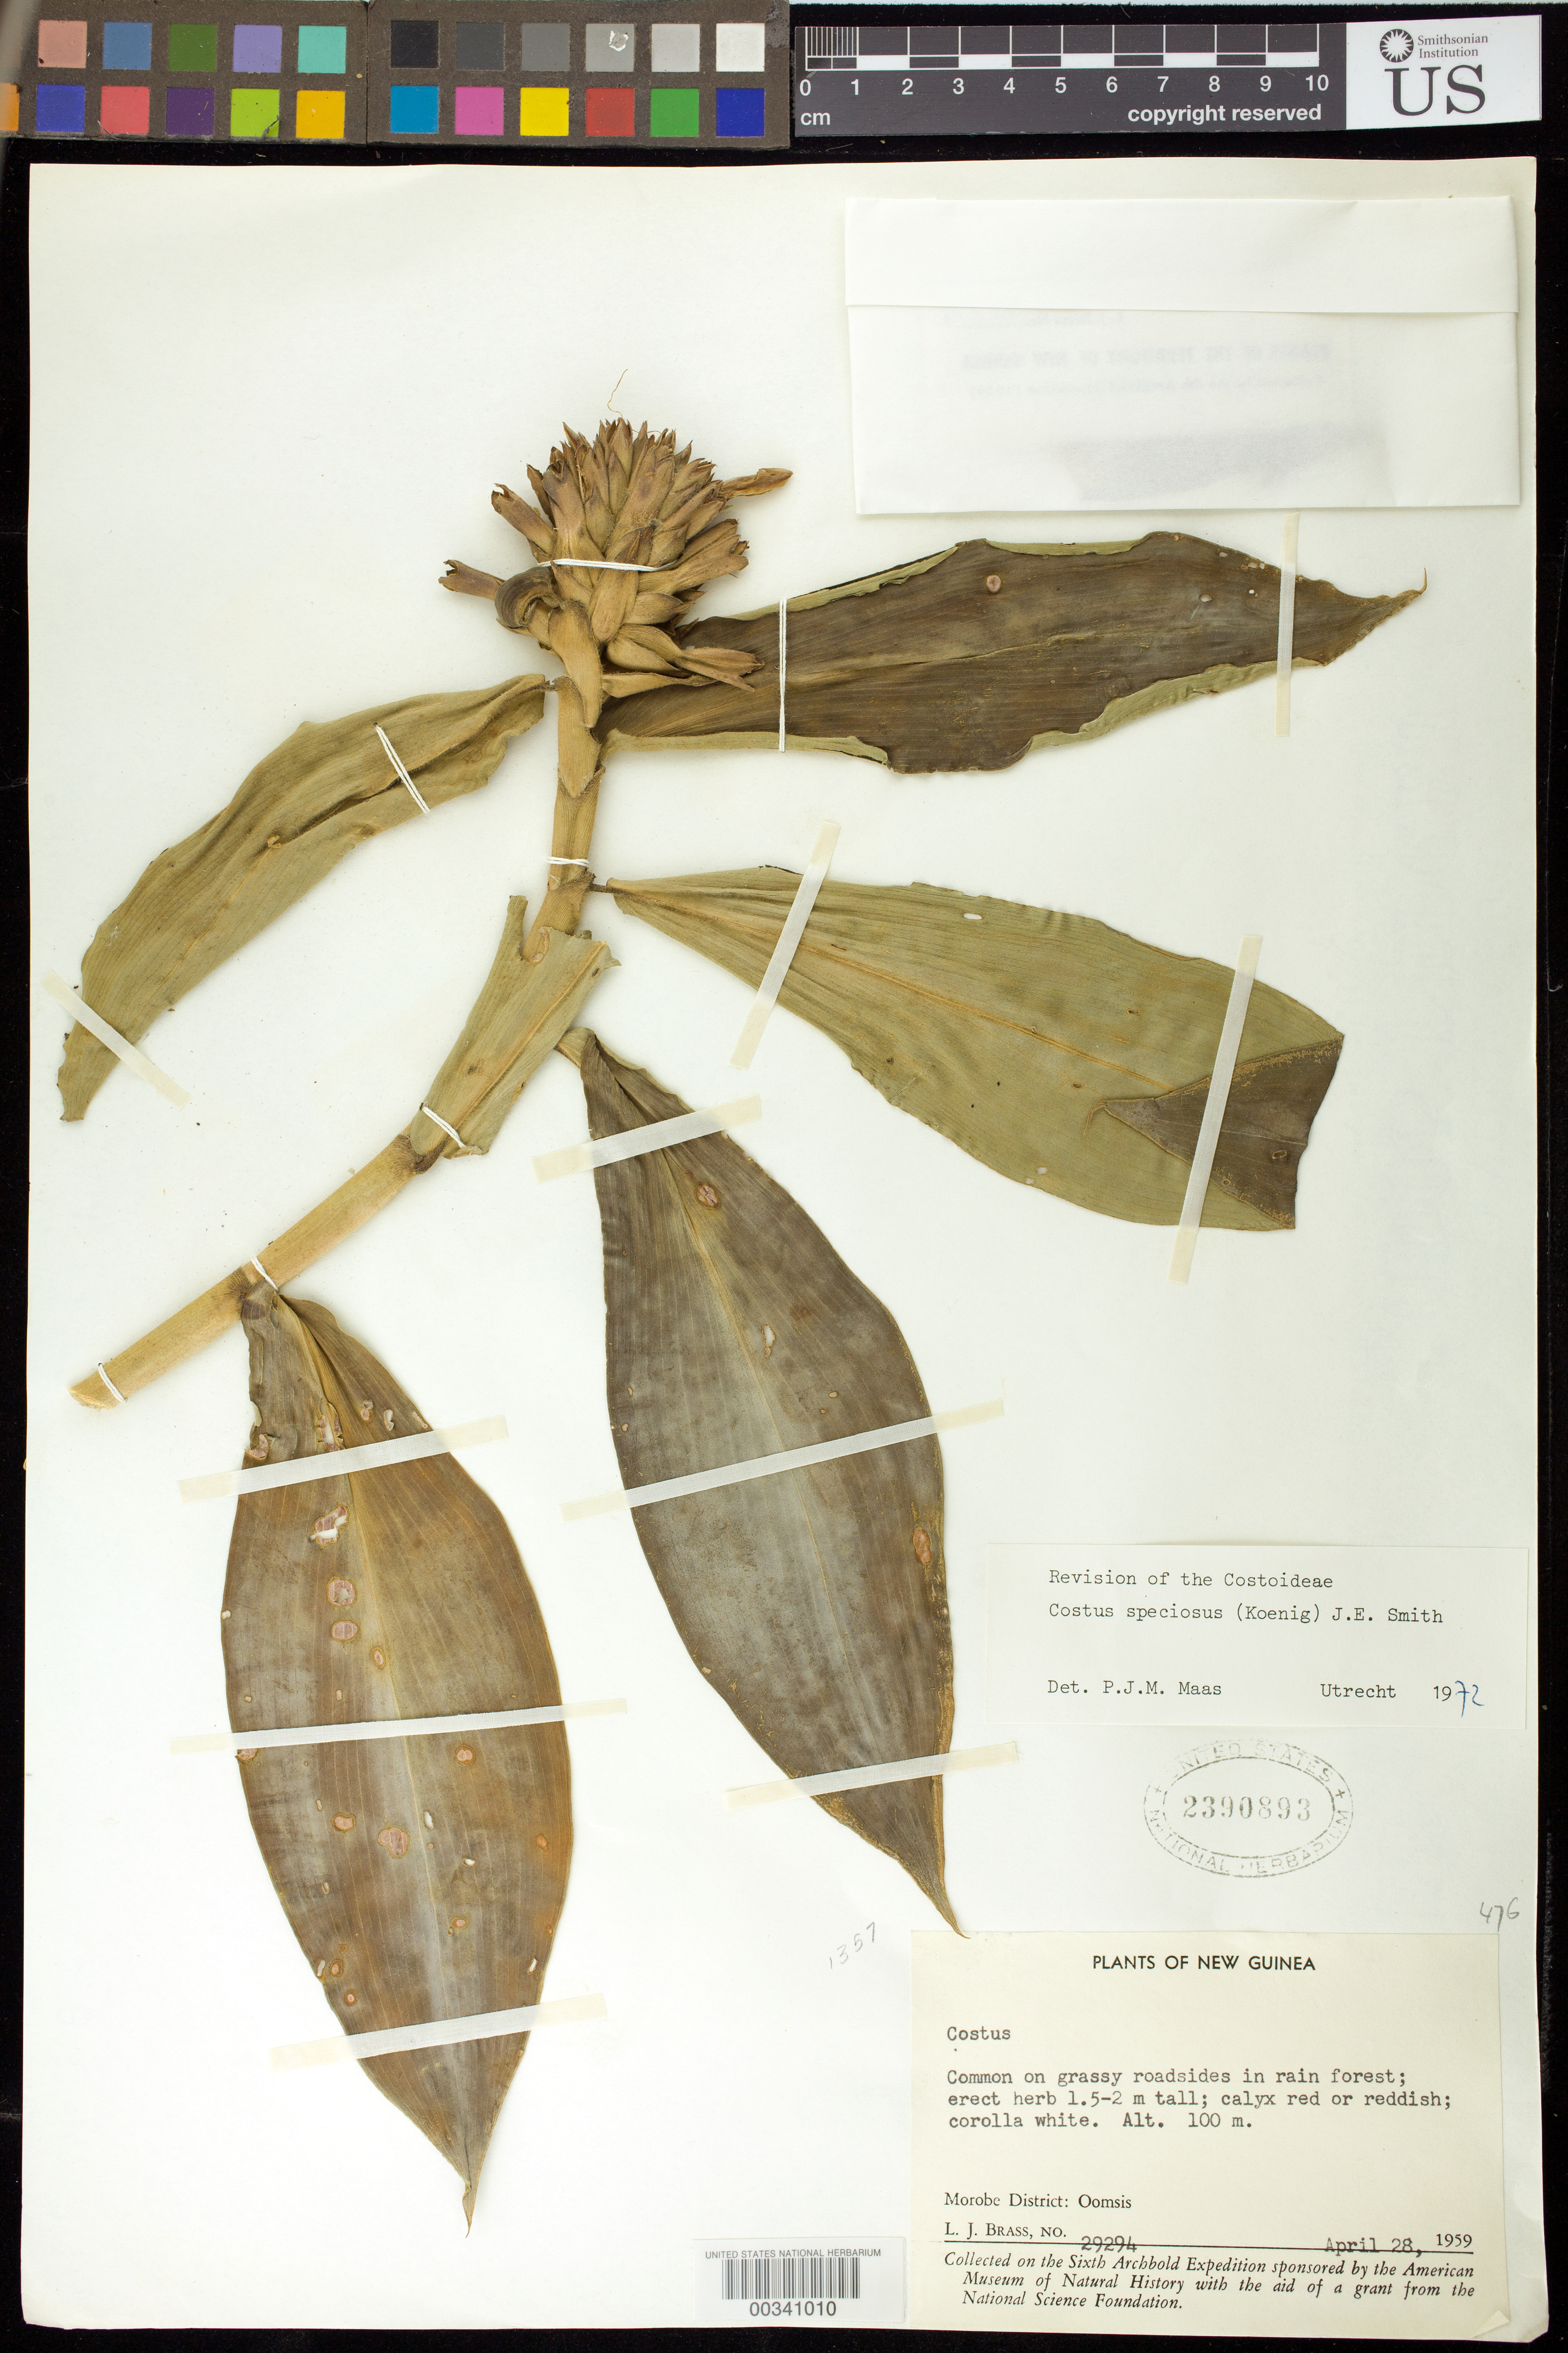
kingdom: Plantae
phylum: Tracheophyta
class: Liliopsida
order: Zingiberales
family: Costaceae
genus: Hellenia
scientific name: Hellenia speciosa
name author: (J. Koenig) S.R. Dutta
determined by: Wagner, W. L., (BOT), Smithsonian Institution - National Museum of Natural History (UNITED STATES)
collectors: L. J. Brass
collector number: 29294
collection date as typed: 28 Apr 1959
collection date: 1959-04-28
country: Papua New Guinea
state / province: Morobe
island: New Guinea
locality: Morobe dist: oomsis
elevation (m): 100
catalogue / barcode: US 2390893